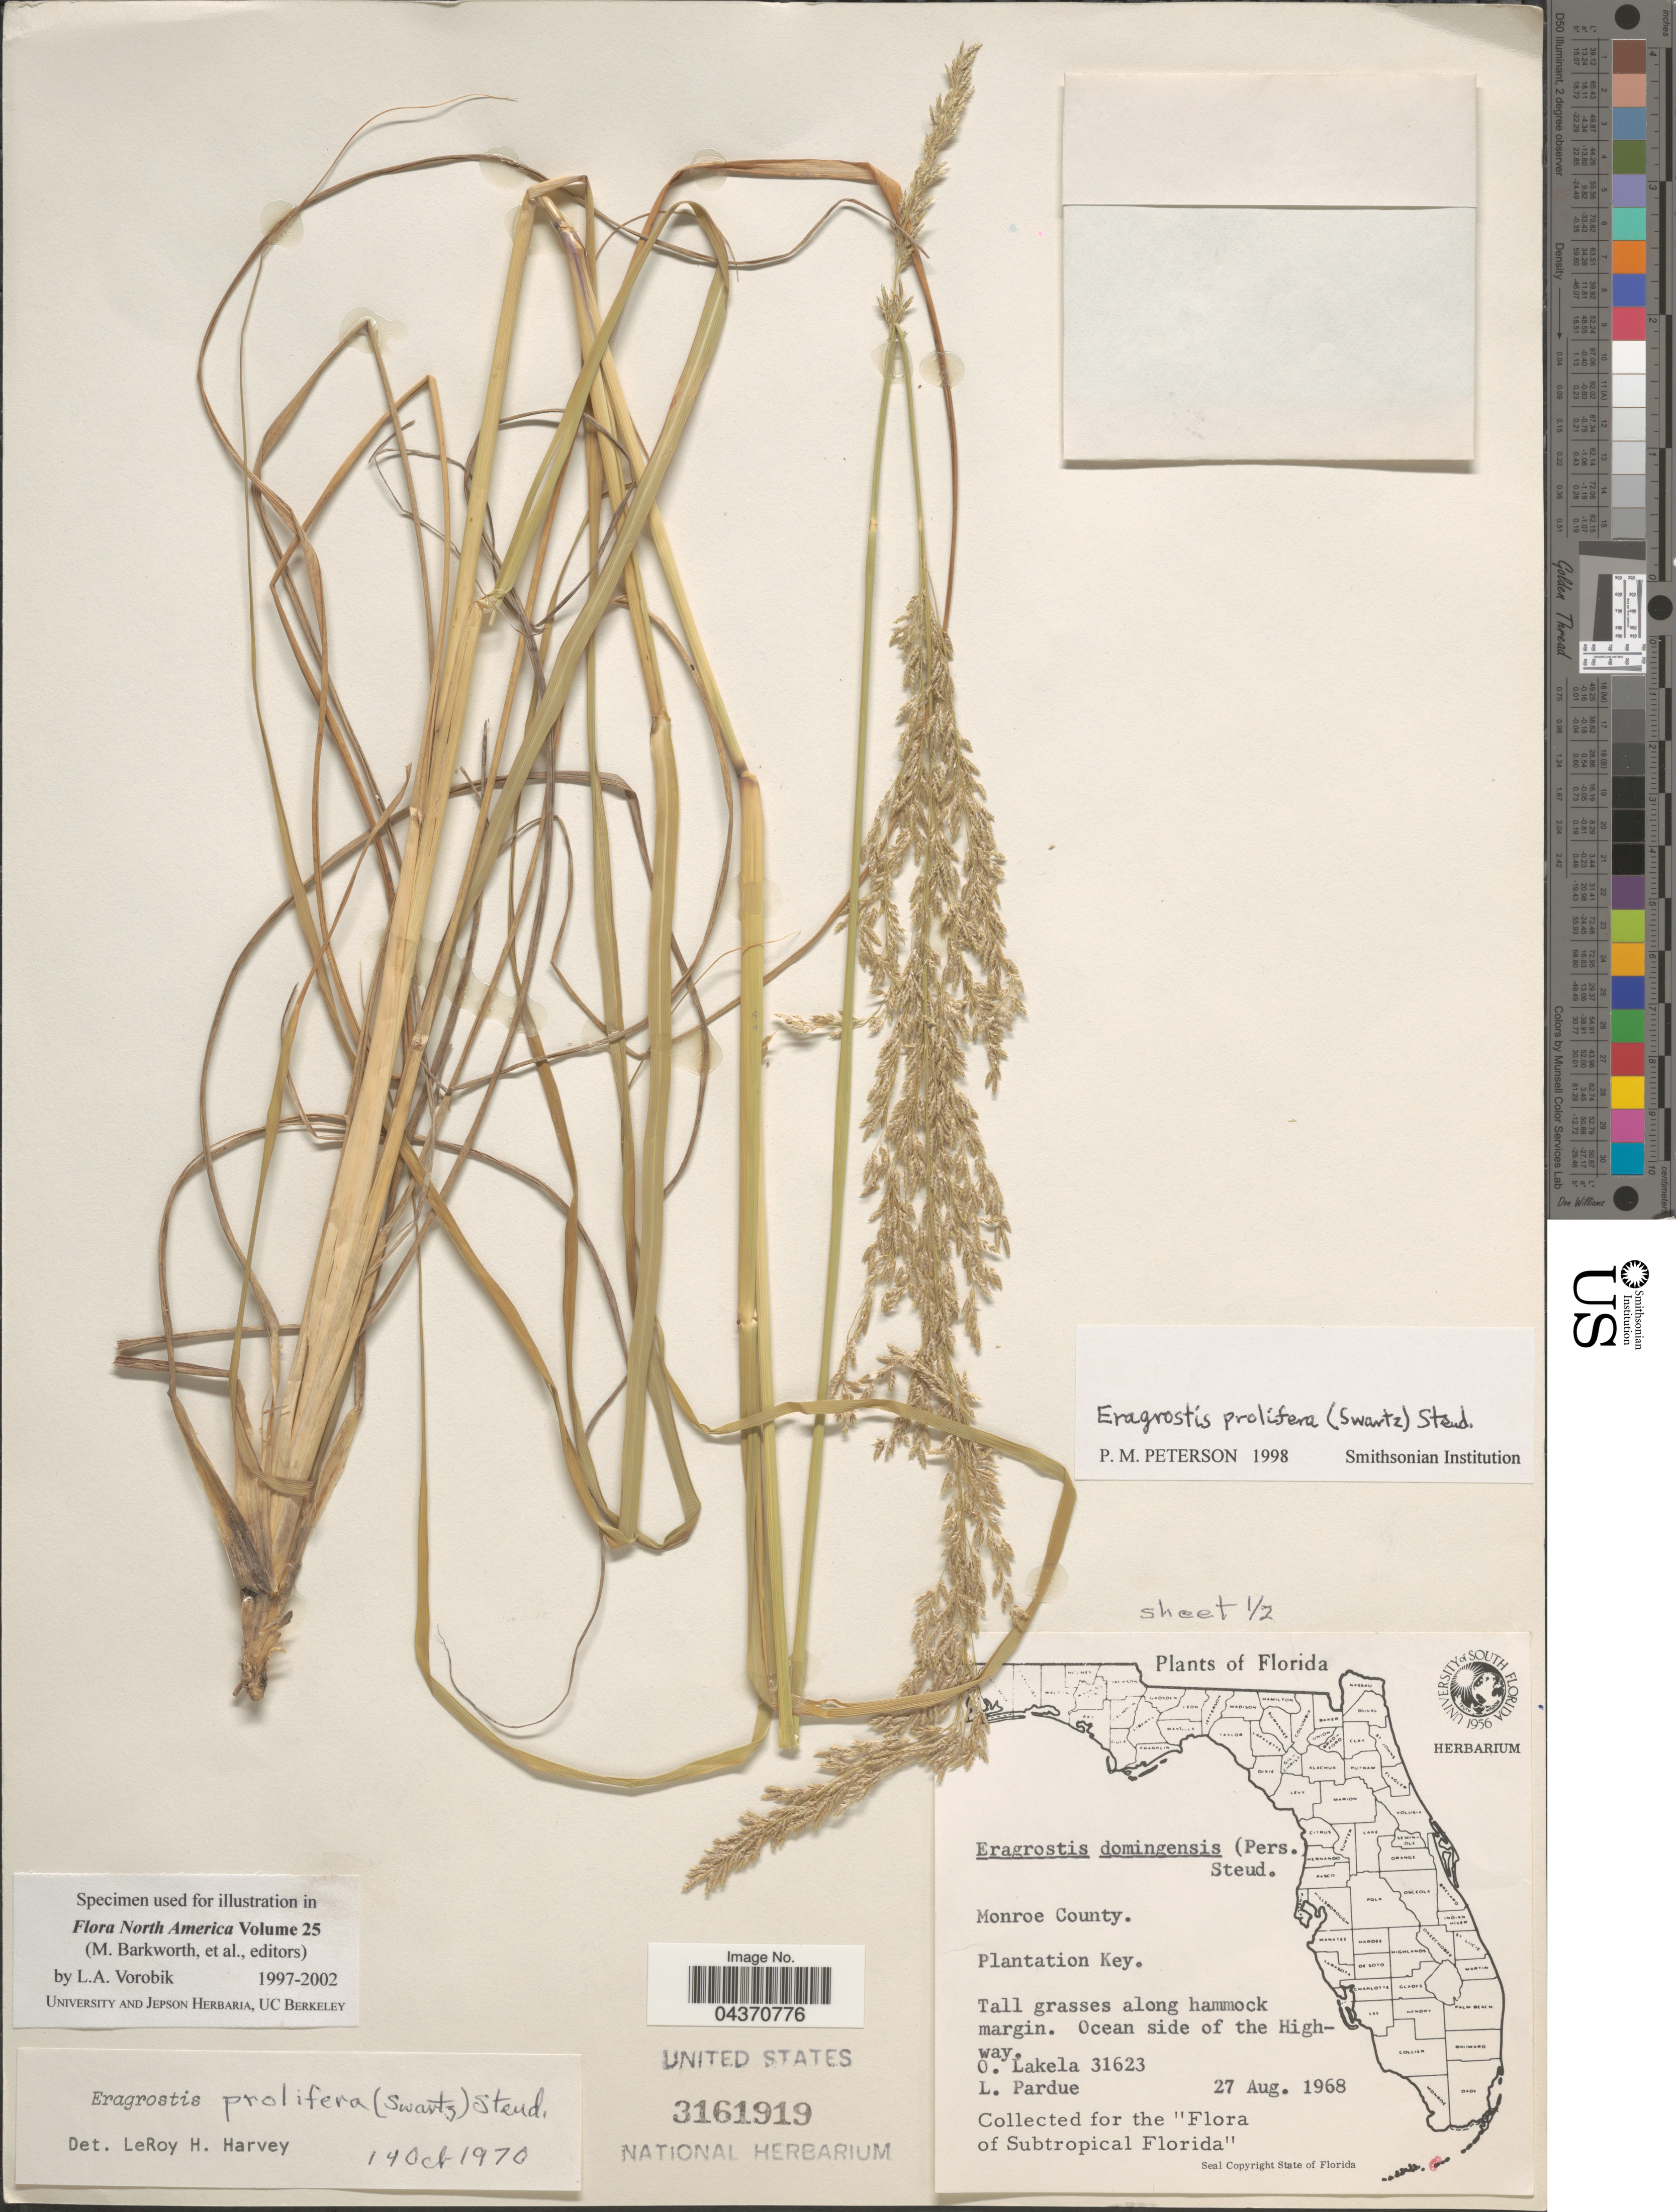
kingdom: Plantae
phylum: Tracheophyta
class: Liliopsida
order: Poales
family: Poaceae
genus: Eragrostis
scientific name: Eragrostis prolifera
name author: (Sw.) Steud.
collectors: O. Lakela & L. Pardue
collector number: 31623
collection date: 1968-08-27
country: United States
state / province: Florida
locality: Monroe County. Plantation Key. Tall grasses along hammock margin. Ocean side of the Highway.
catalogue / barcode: US 3161919